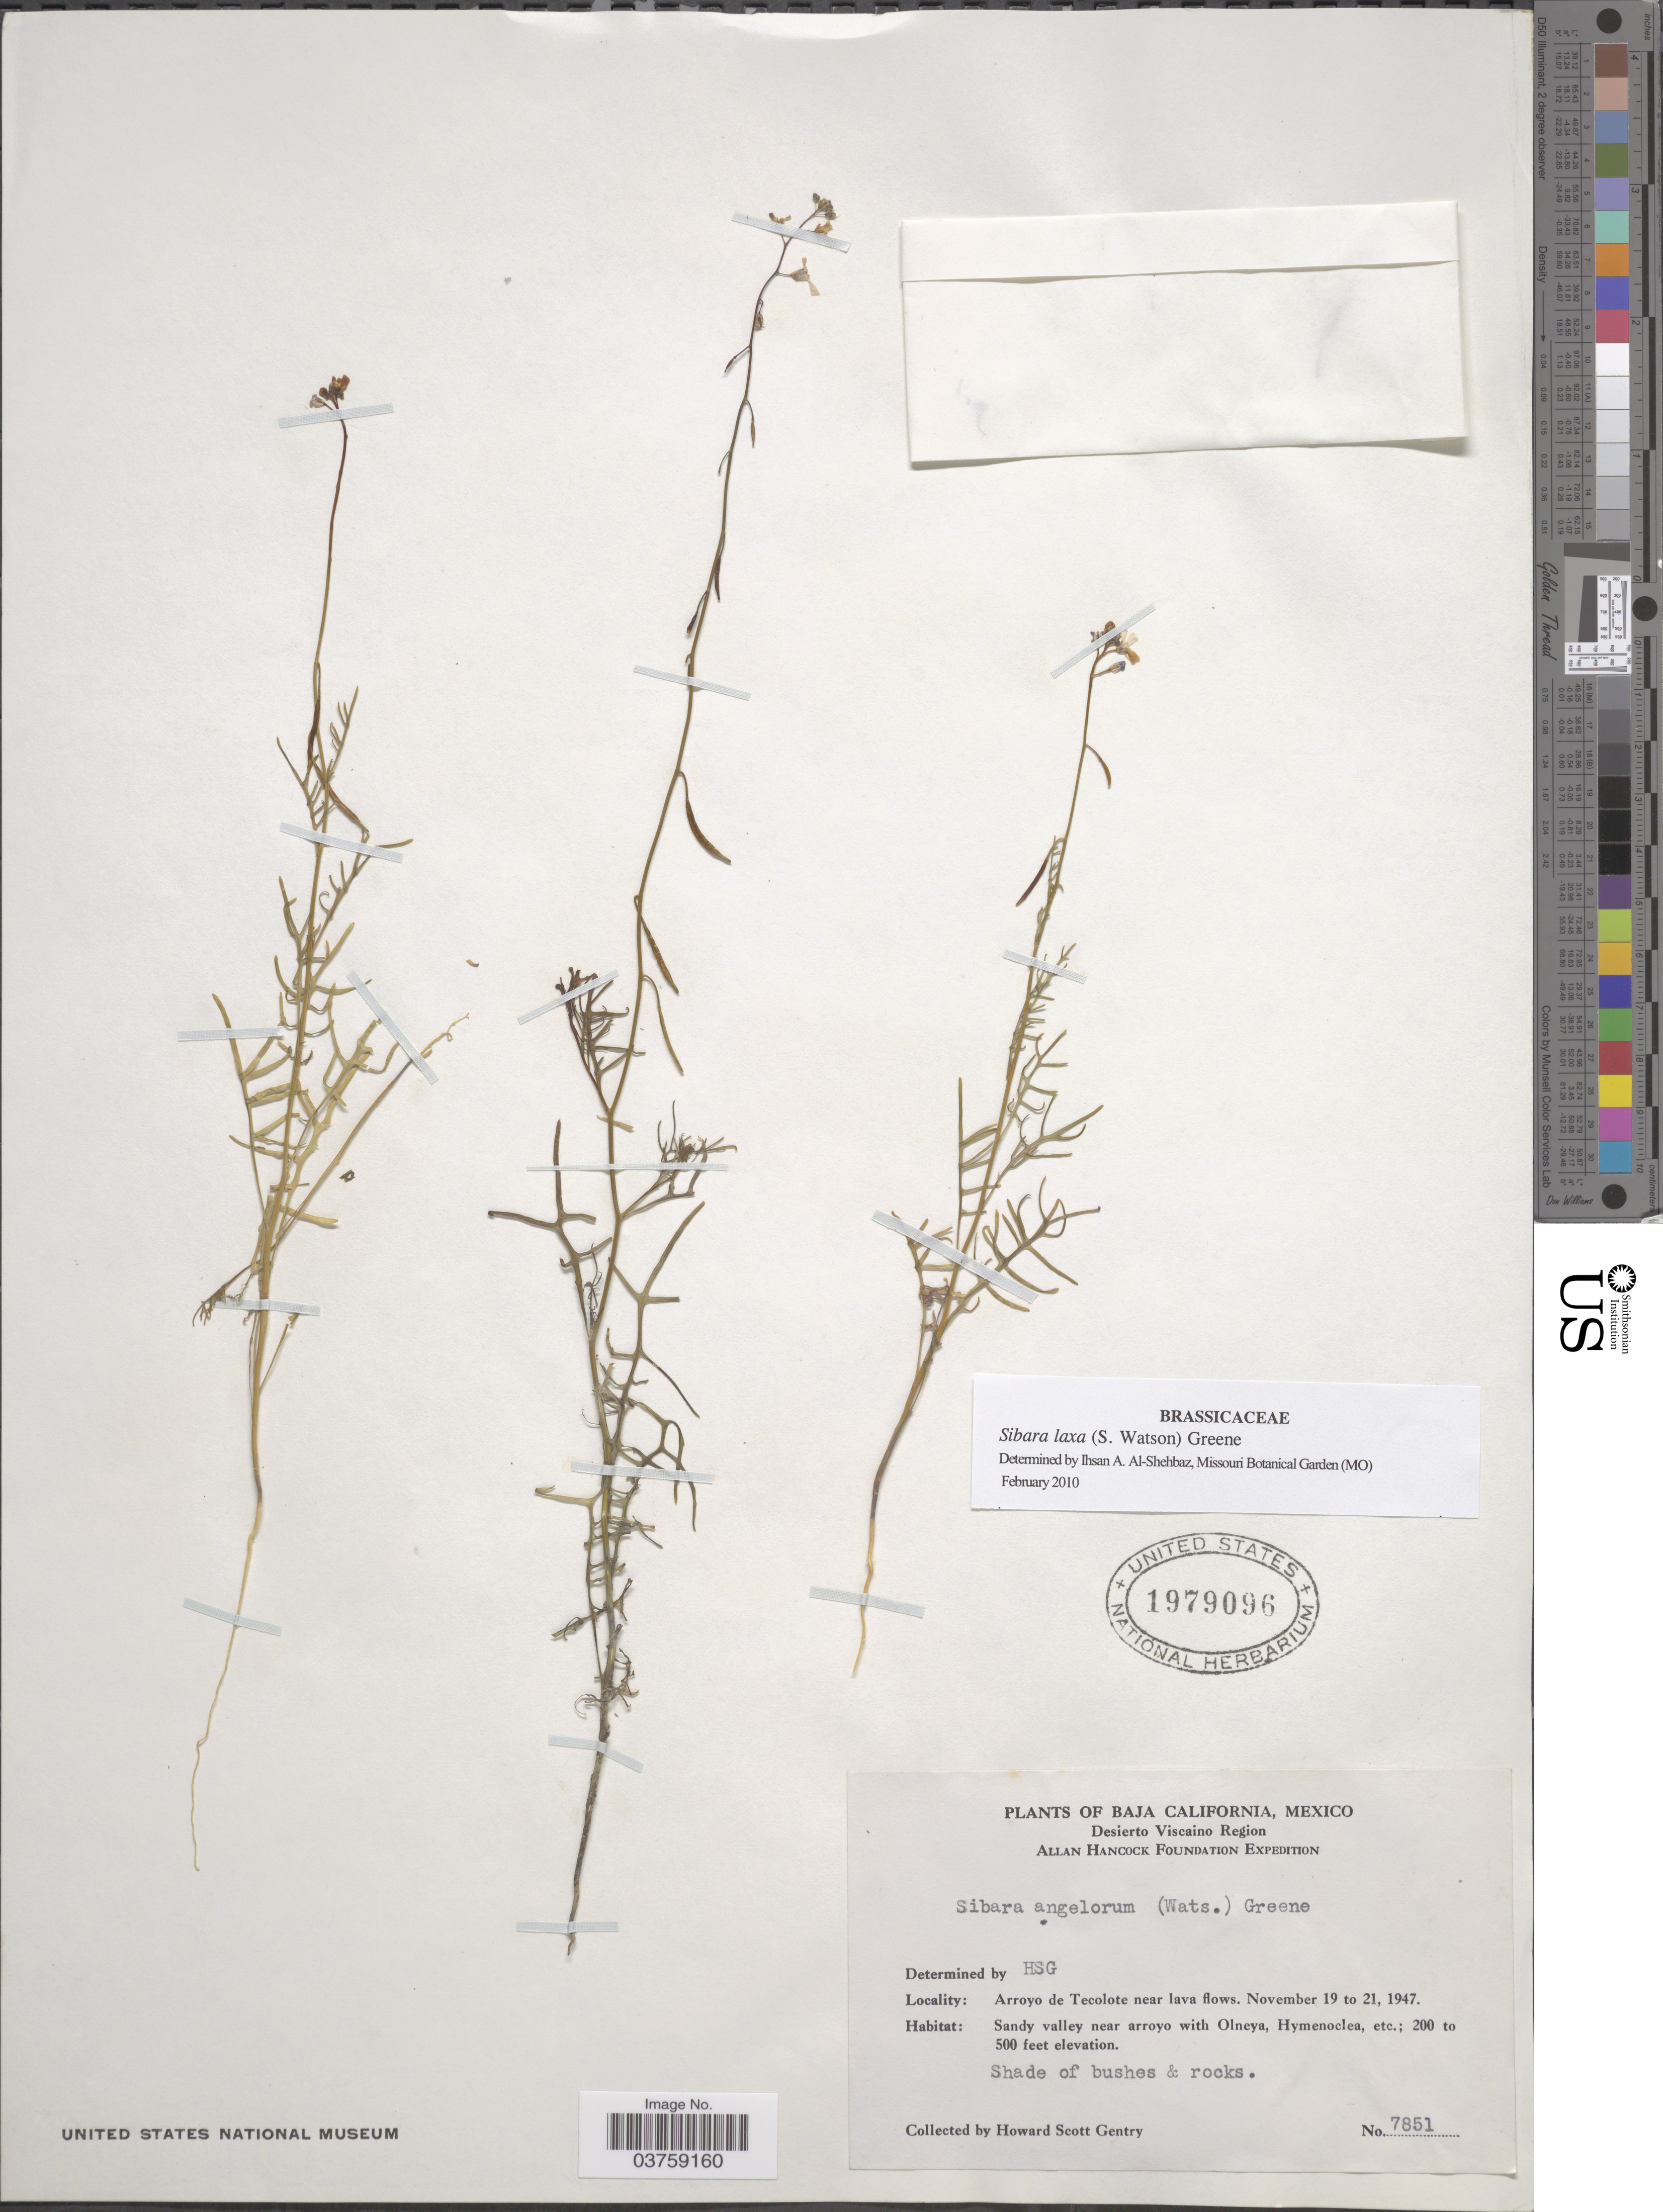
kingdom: Plantae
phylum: Tracheophyta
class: Magnoliopsida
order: Brassicales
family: Brassicaceae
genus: Sibara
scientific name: Sibara laxa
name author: (S. Watson) Greene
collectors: H. S. Gentry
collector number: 7851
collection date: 1947-11-19/1947-11-21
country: Mexico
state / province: Baja California Sur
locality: Desierto Viscaino Region. Arroyo de Tecolote near lava flows.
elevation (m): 61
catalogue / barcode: US 1979096